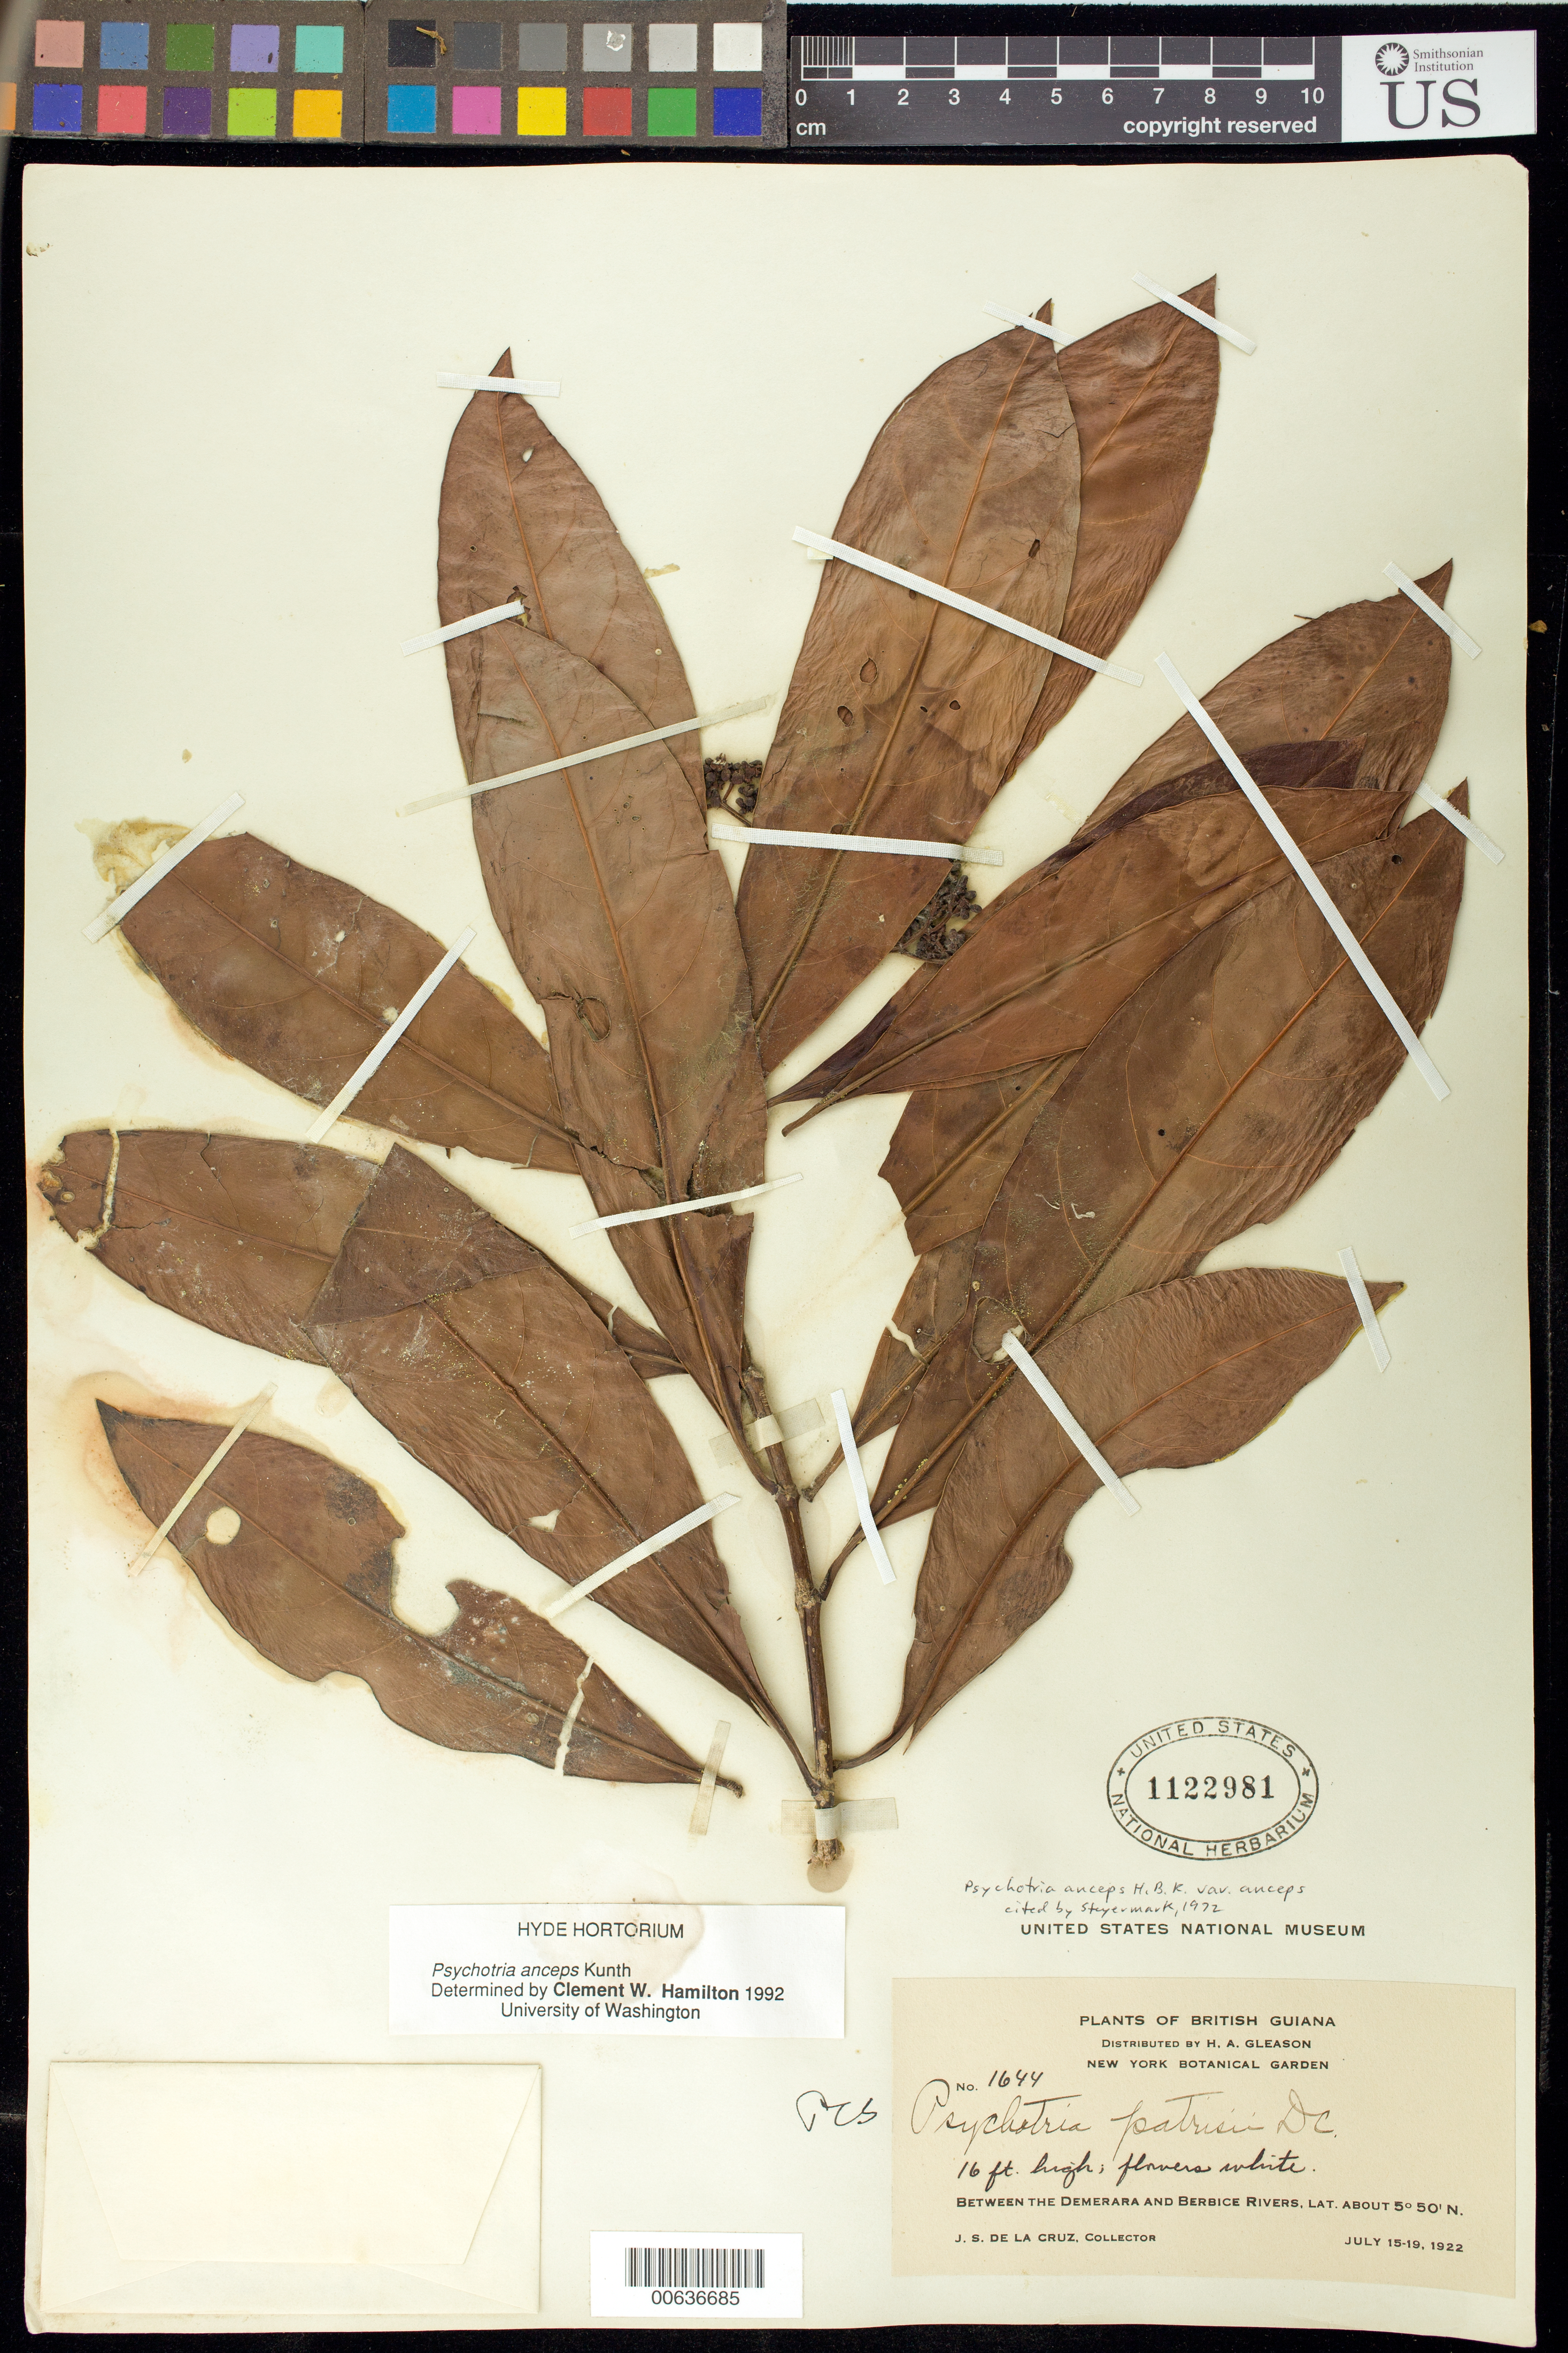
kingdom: Plantae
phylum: Tracheophyta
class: Magnoliopsida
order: Gentianales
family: Rubiaceae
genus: Psychotria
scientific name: Psychotria anceps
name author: Kunth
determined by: Hamilton, C. W.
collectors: J. S. de la Cruz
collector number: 1644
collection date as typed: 15-Jul-22 to 19-Jul-22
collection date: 1922-07-15/1922-07-19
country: Guyana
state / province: U. Demerara-Berbice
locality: Demerara River to the Berbice River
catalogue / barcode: US 1122981